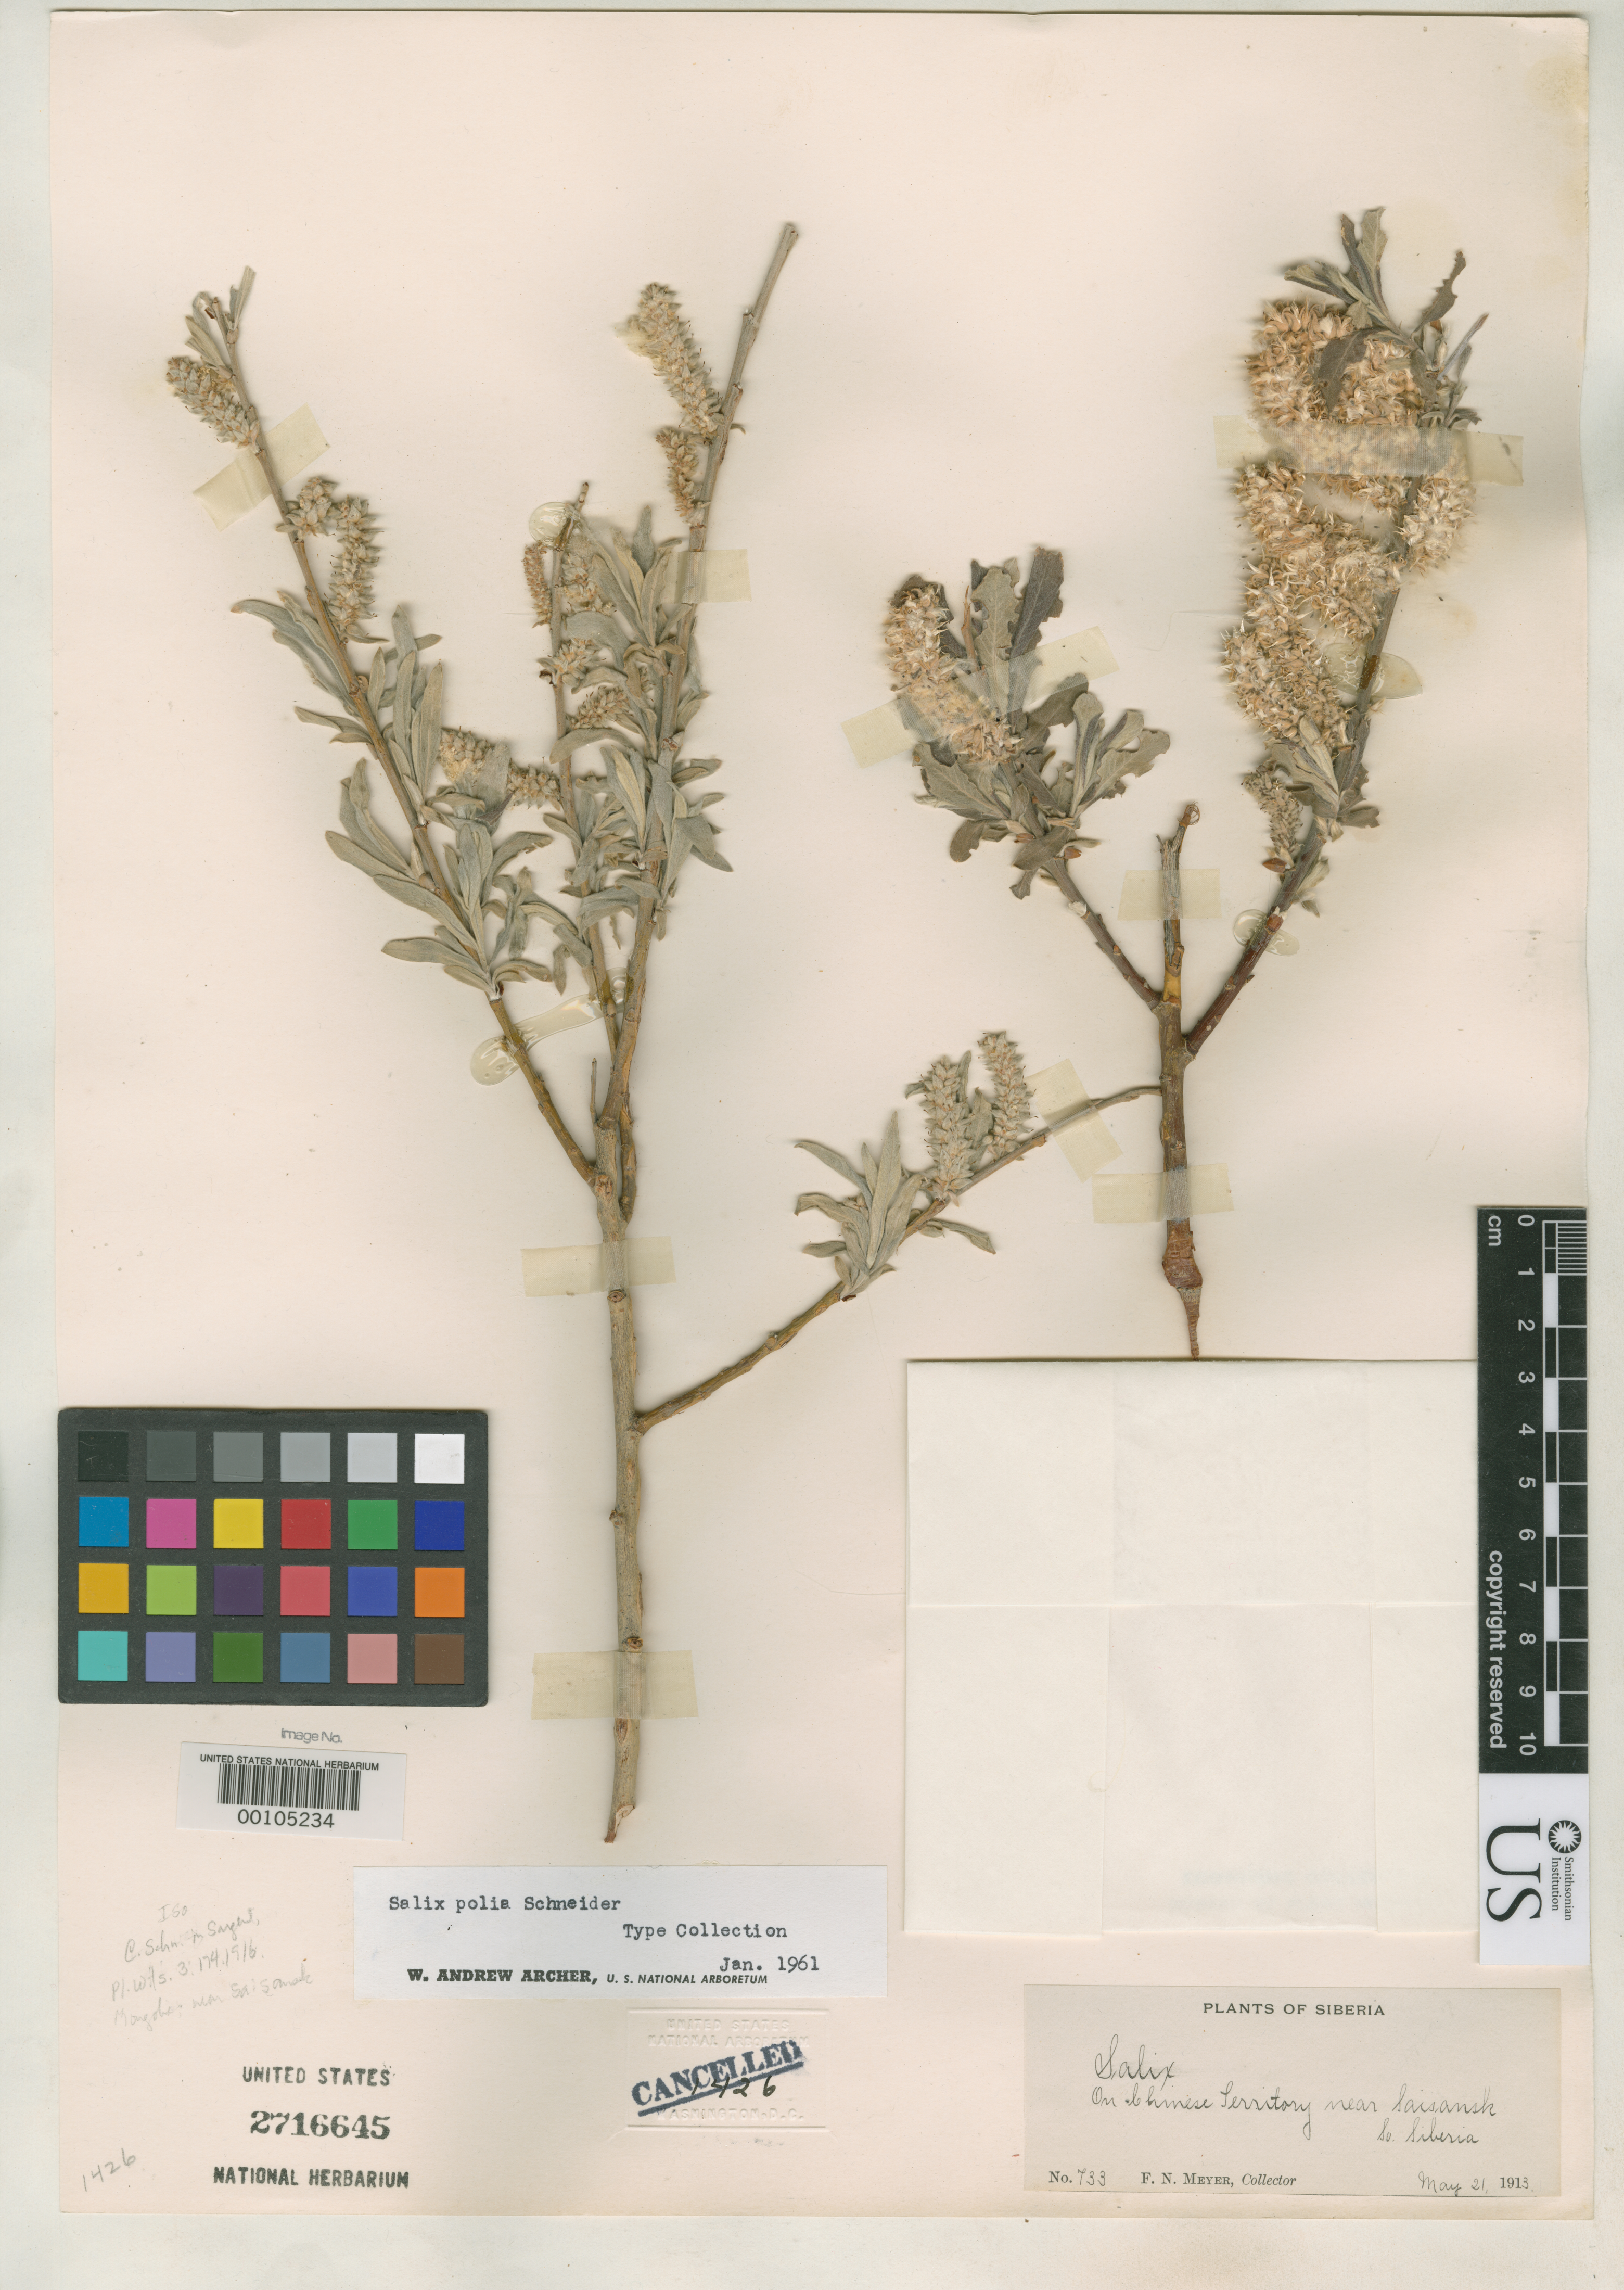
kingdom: Plantae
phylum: Tracheophyta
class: Magnoliopsida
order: Malpighiales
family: Salicaceae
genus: Salix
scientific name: Salix polia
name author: C.K. Schneid. in Sarg.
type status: Isotype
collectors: F. N. Meyer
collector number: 733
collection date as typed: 21 May 1913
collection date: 1913-05-21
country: Mongolia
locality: Near Saisansk.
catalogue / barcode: US 2716645